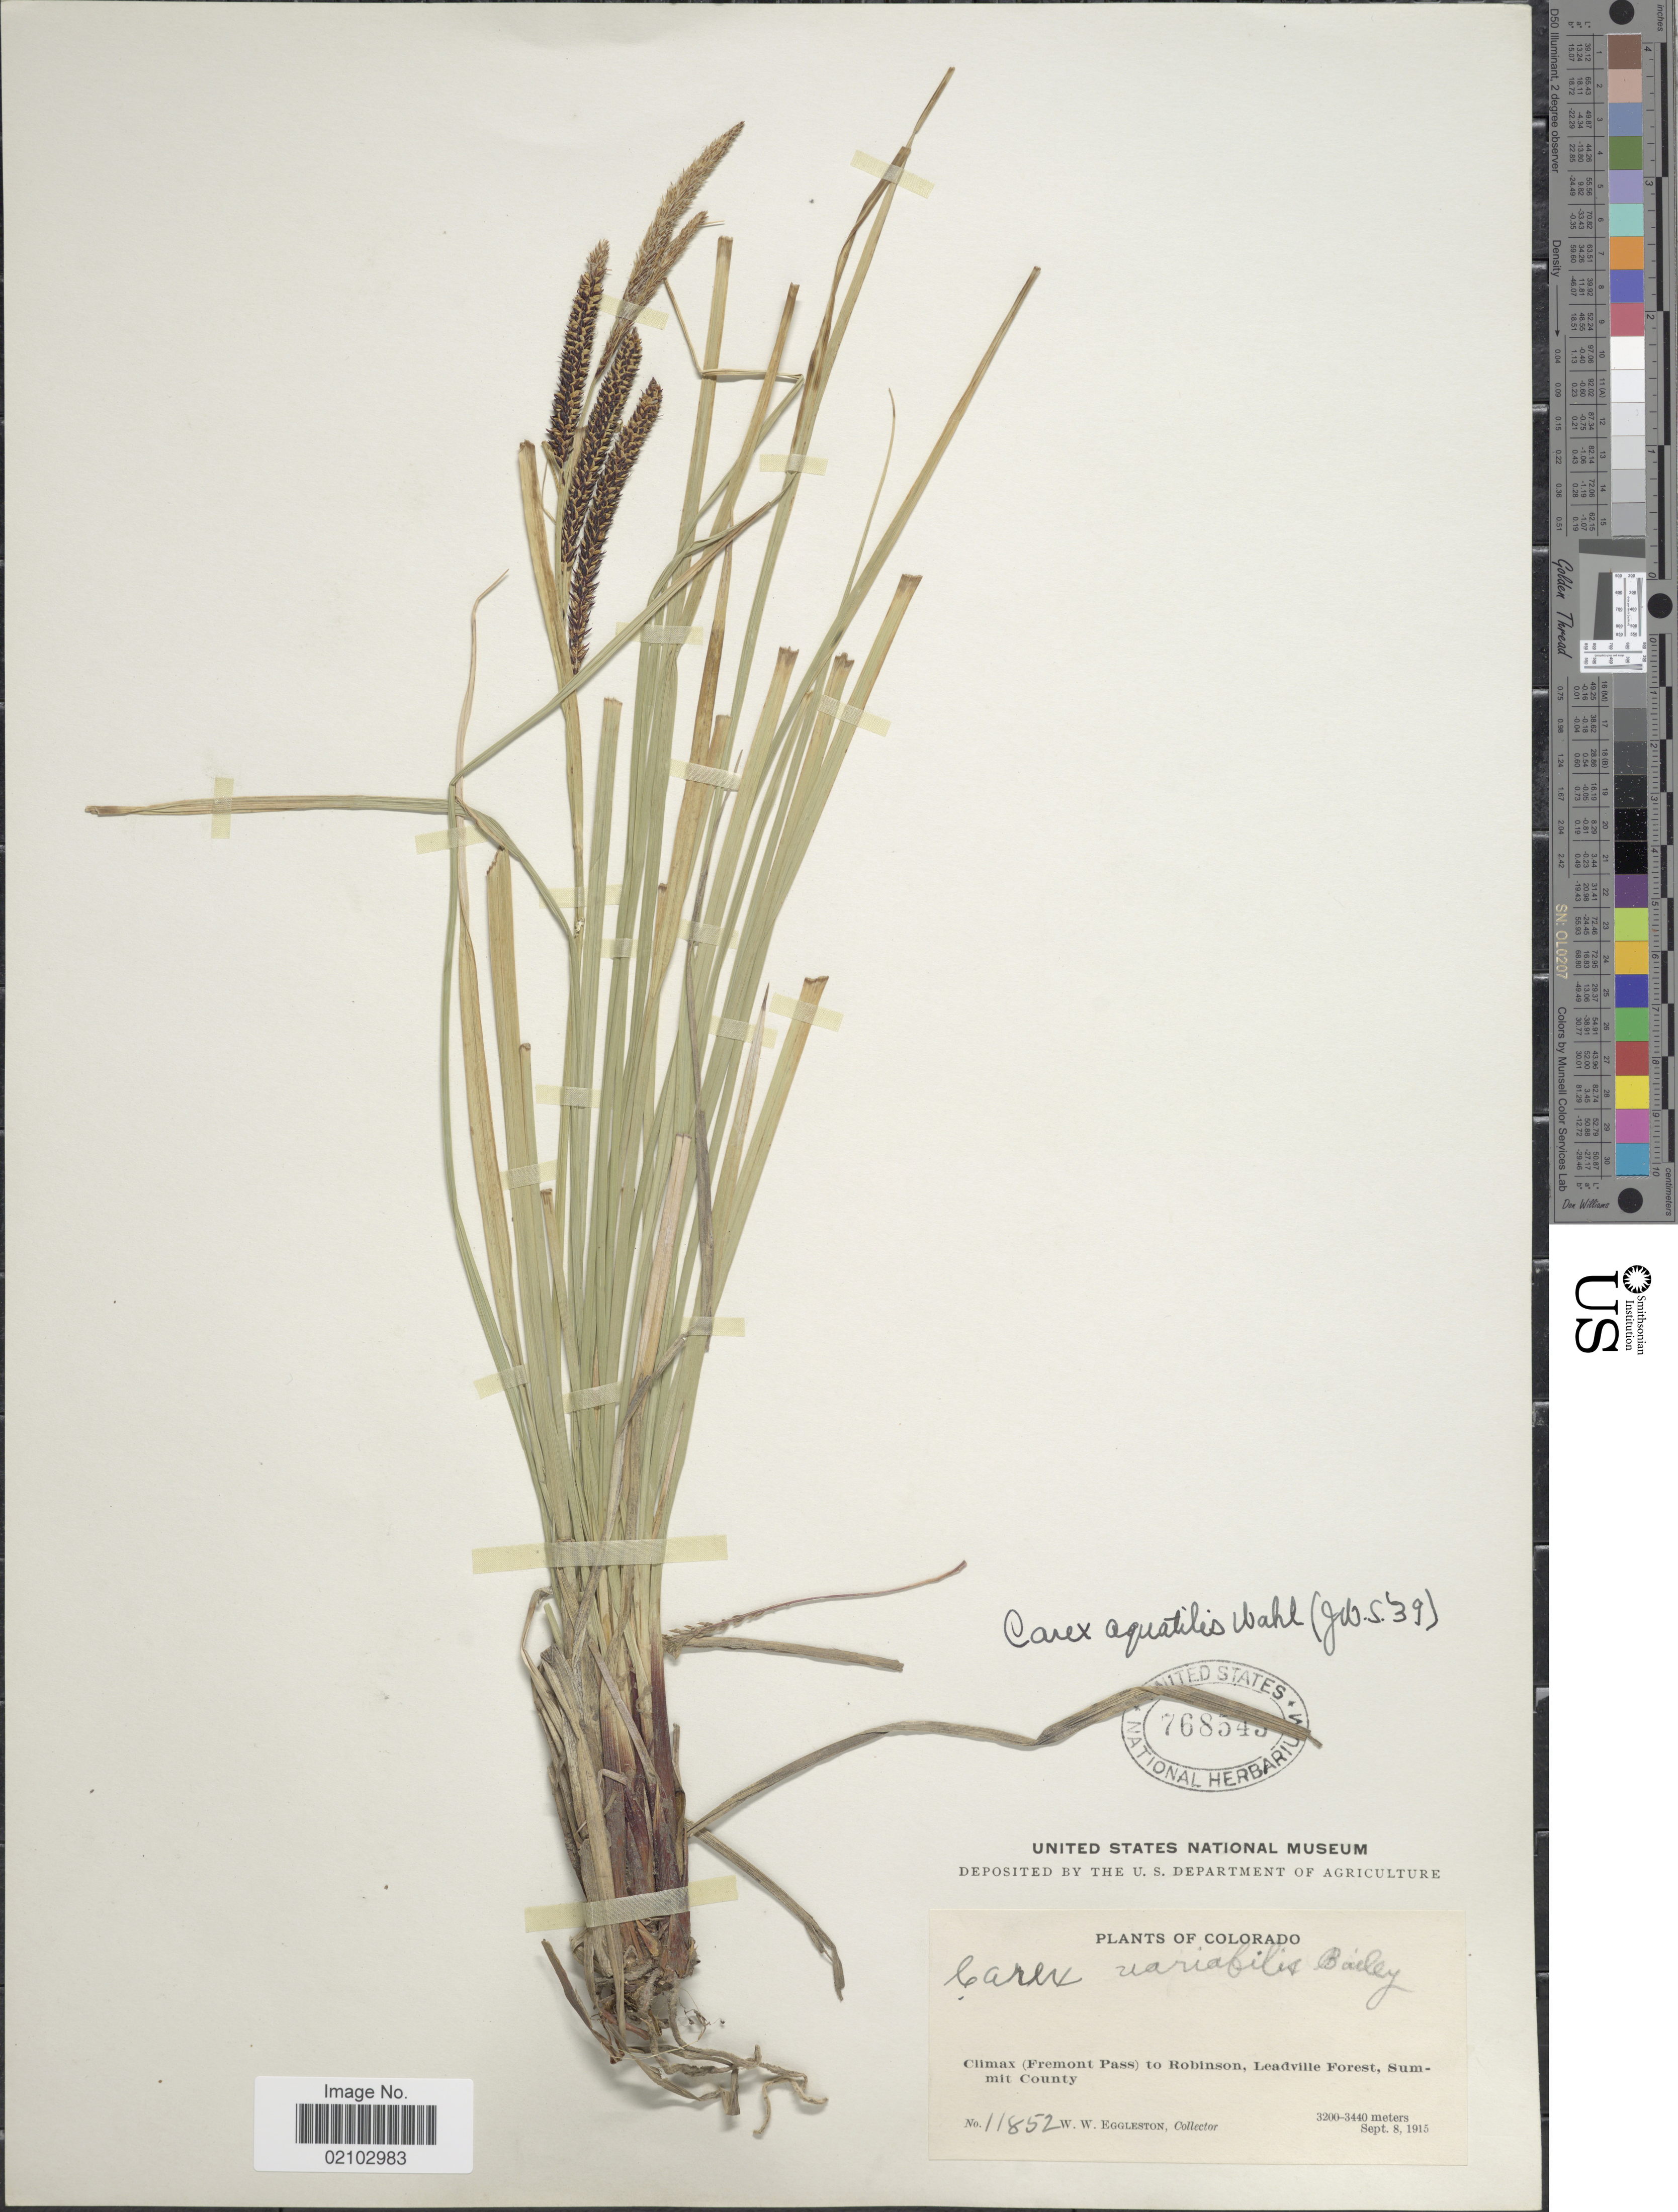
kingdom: Plantae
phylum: Tracheophyta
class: Liliopsida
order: Poales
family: Cyperaceae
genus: Carex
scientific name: Carex aquatilis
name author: Wahlenb.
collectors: W. W. Eggleston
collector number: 11852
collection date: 1915-09-08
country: United States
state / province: Colorado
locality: Climax (Fremont Pass) to Robinson, Leadville Forest, Summit County.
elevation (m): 3200